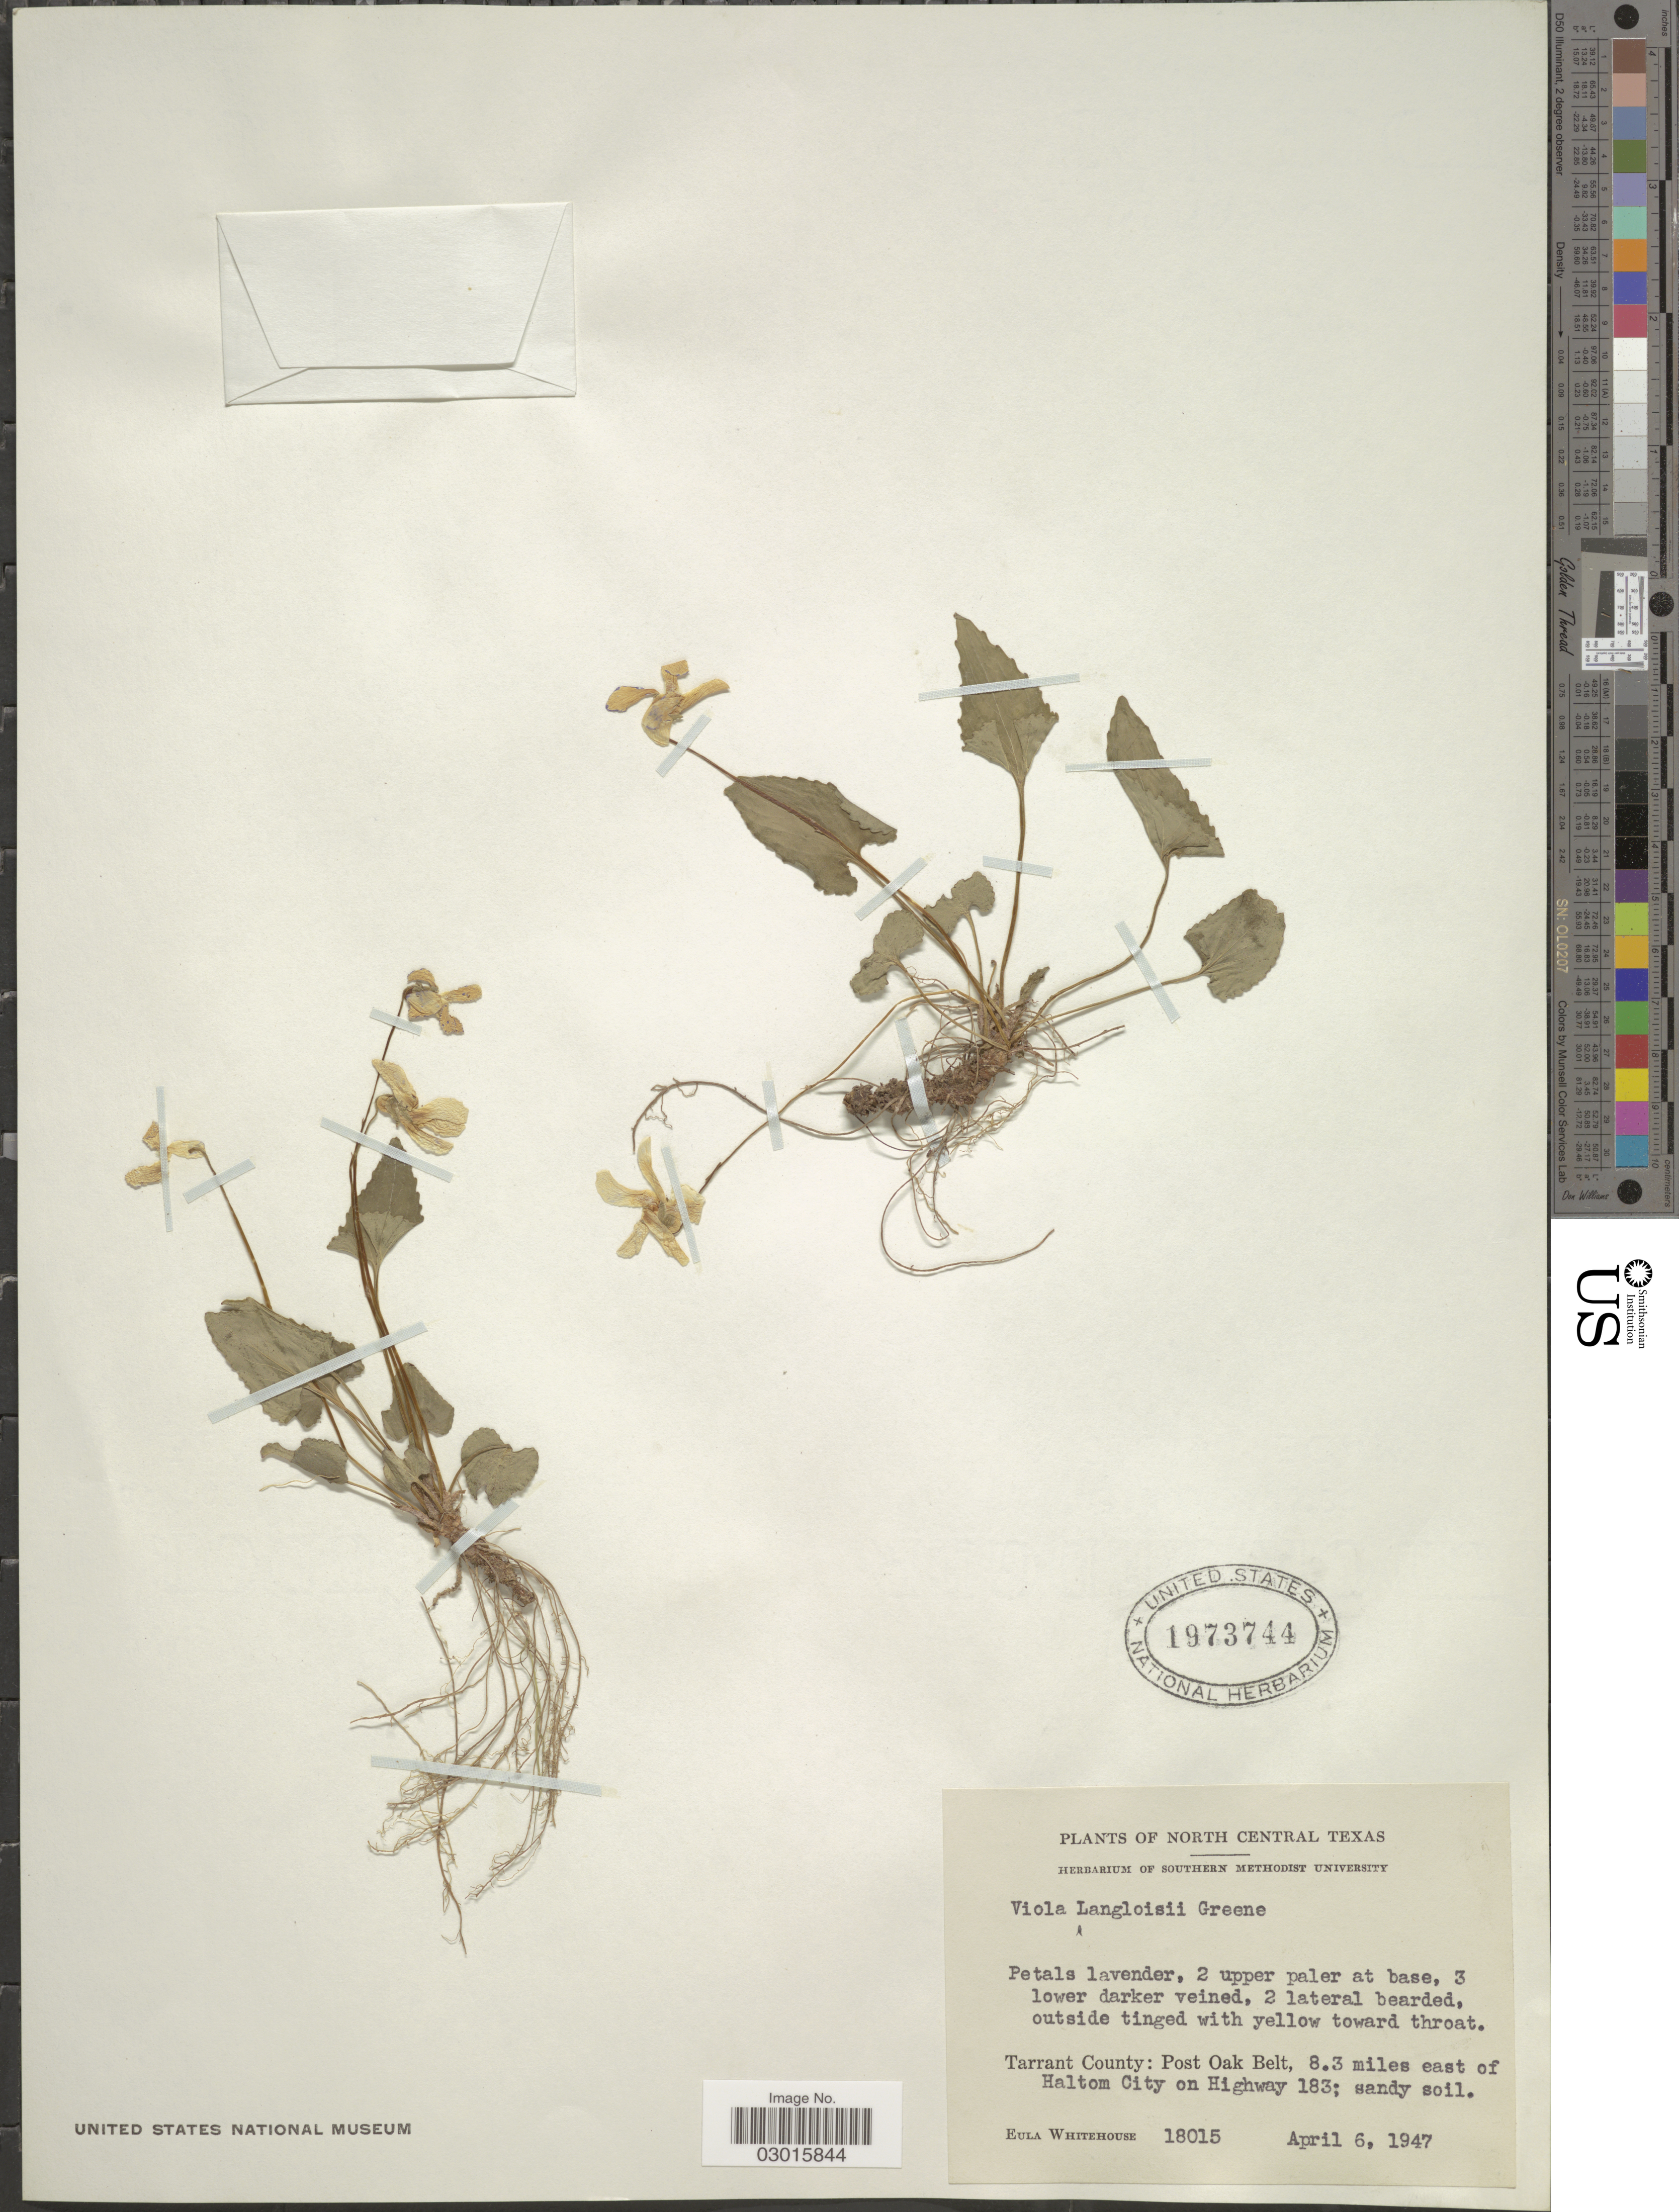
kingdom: Plantae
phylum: Tracheophyta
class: Magnoliopsida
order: Malpighiales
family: Violaceae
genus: Viola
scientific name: Viola langloisii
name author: Greene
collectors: E. Whitehouse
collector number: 18015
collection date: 1947-04-06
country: United States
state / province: Texas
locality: North Central Texas, Tarrant County: Post Oak Belt, 8.3 miles east of Haltom City on Highway 183.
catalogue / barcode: US 1973744